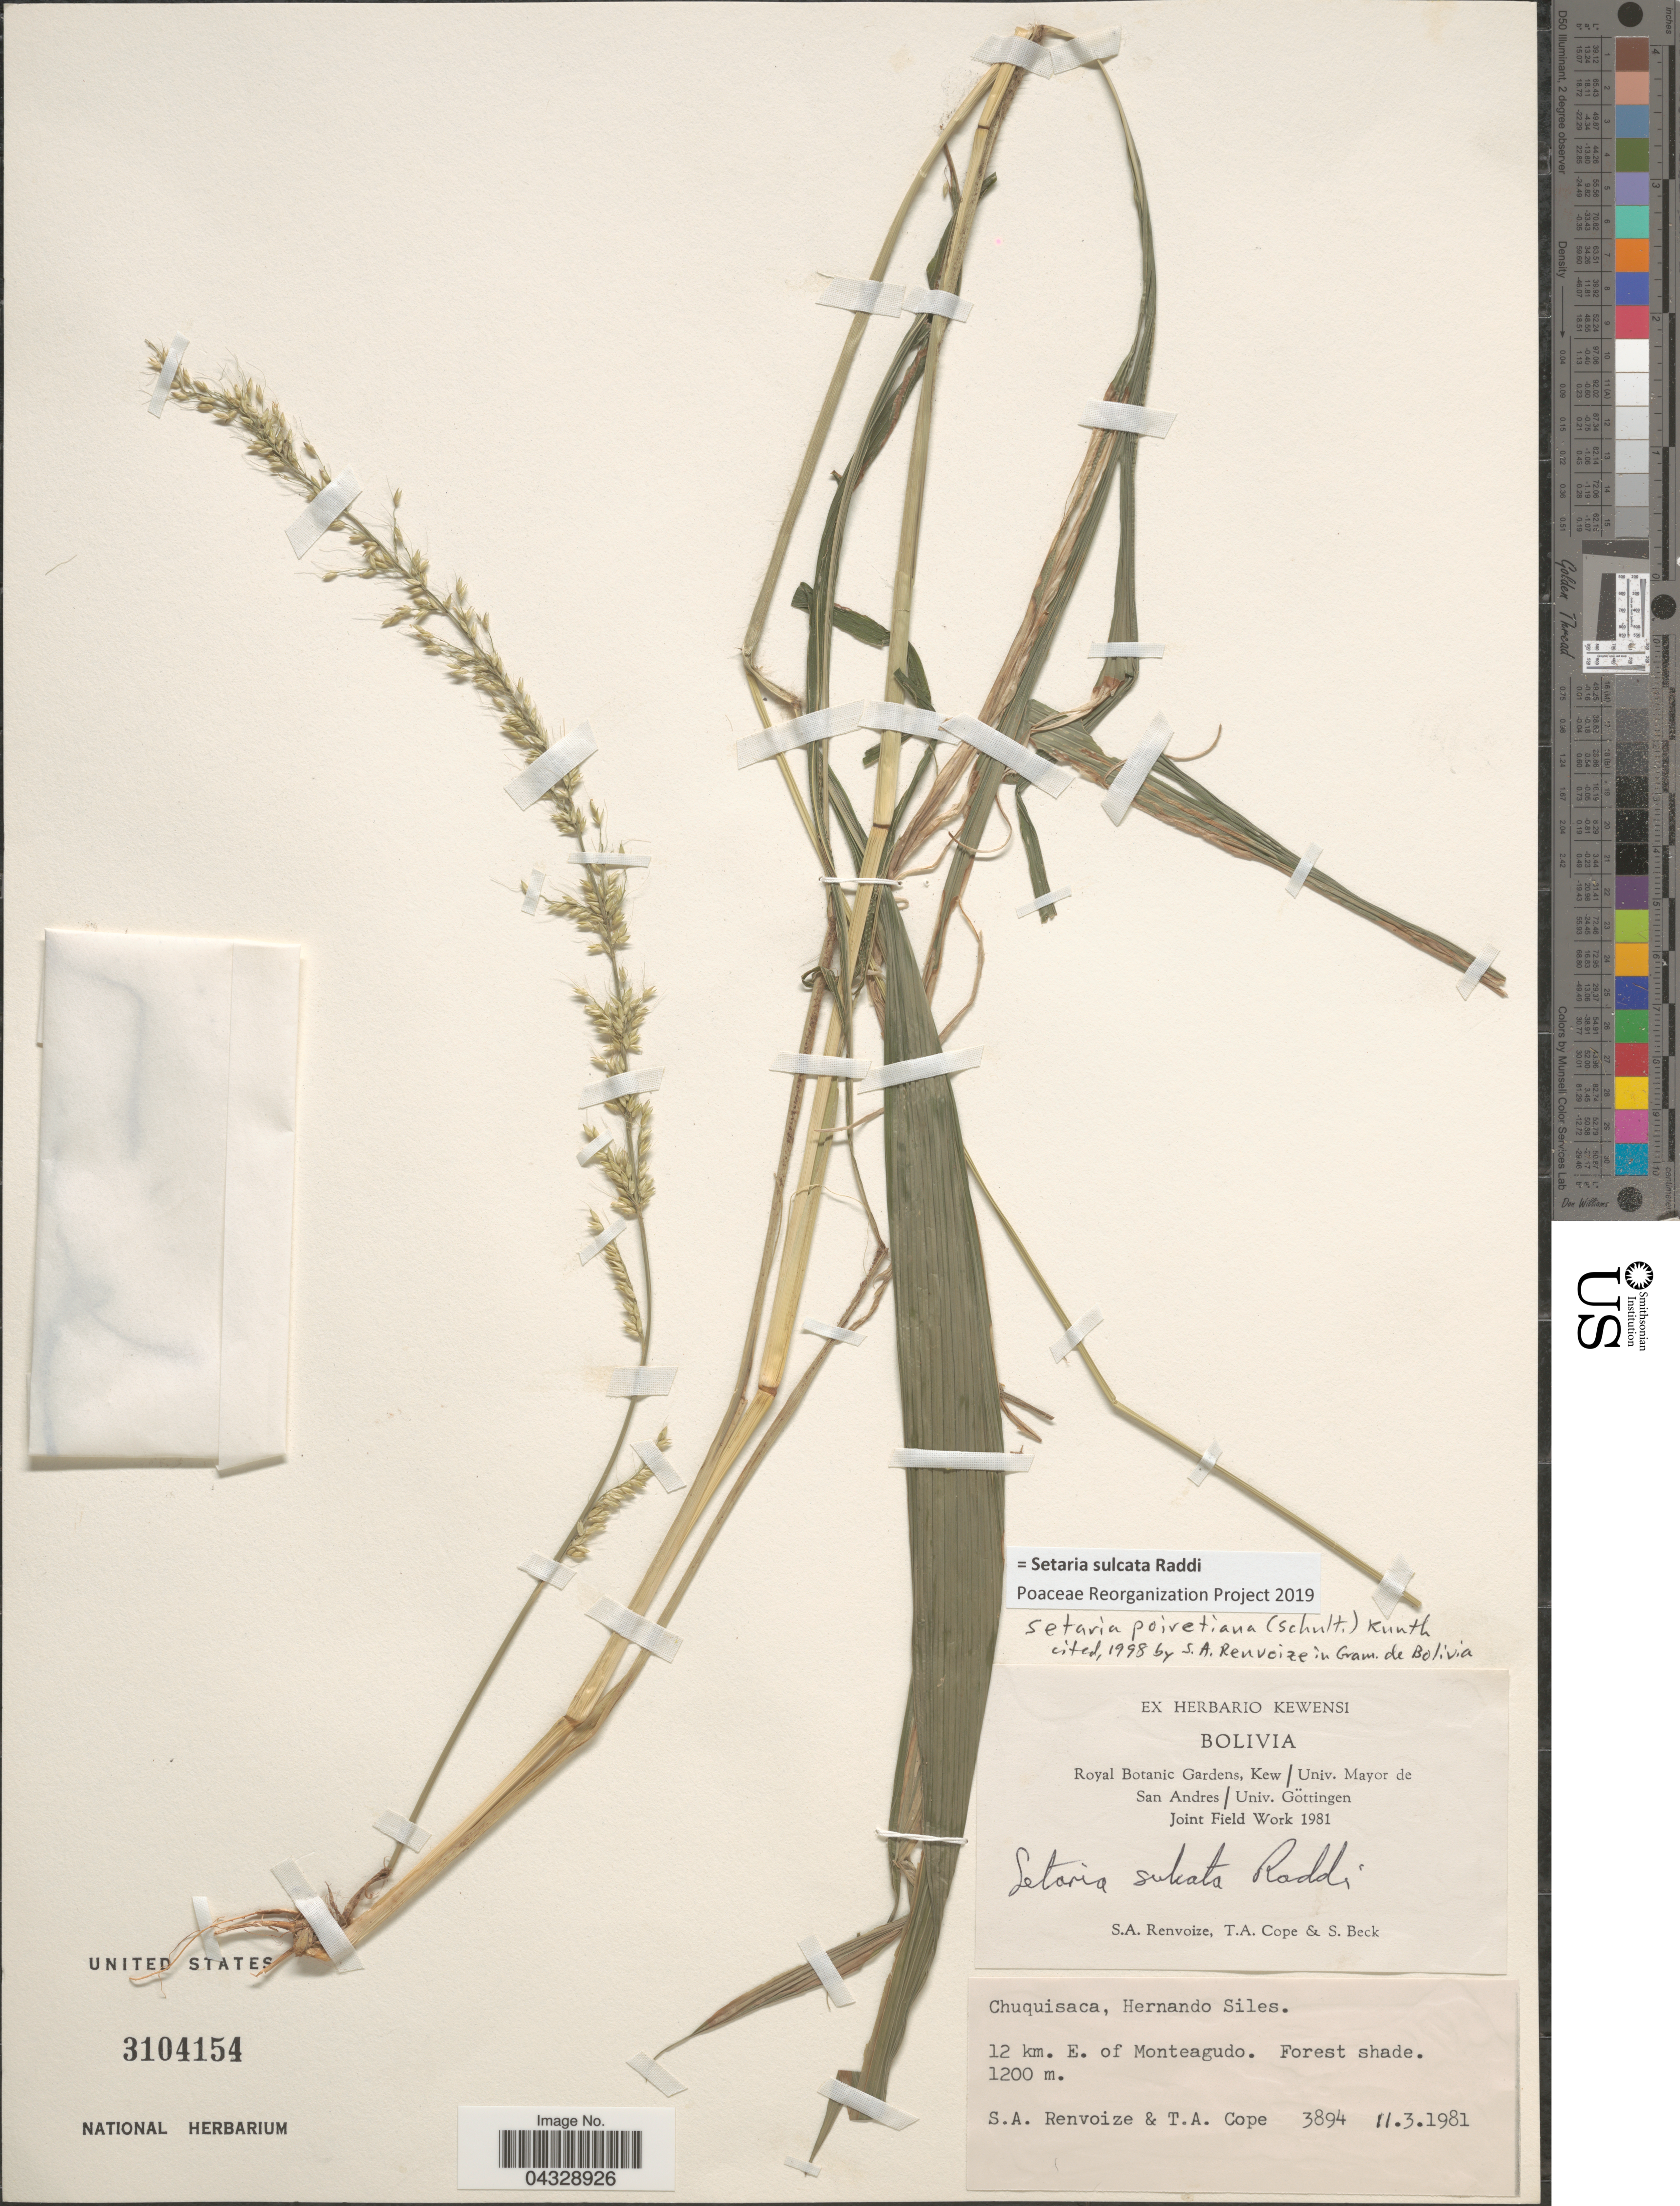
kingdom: Plantae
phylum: Tracheophyta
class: Liliopsida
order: Poales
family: Poaceae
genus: Setaria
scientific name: Setaria sulcata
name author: Raddi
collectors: S. A. Renvoize, T. A. Cope & S. G. Beck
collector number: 3894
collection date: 1981-03-11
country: Bolivia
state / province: Chuquisaca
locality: Hernando Siles. 12 km. E. of Monteagudo.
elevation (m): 1200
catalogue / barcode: US 3104154